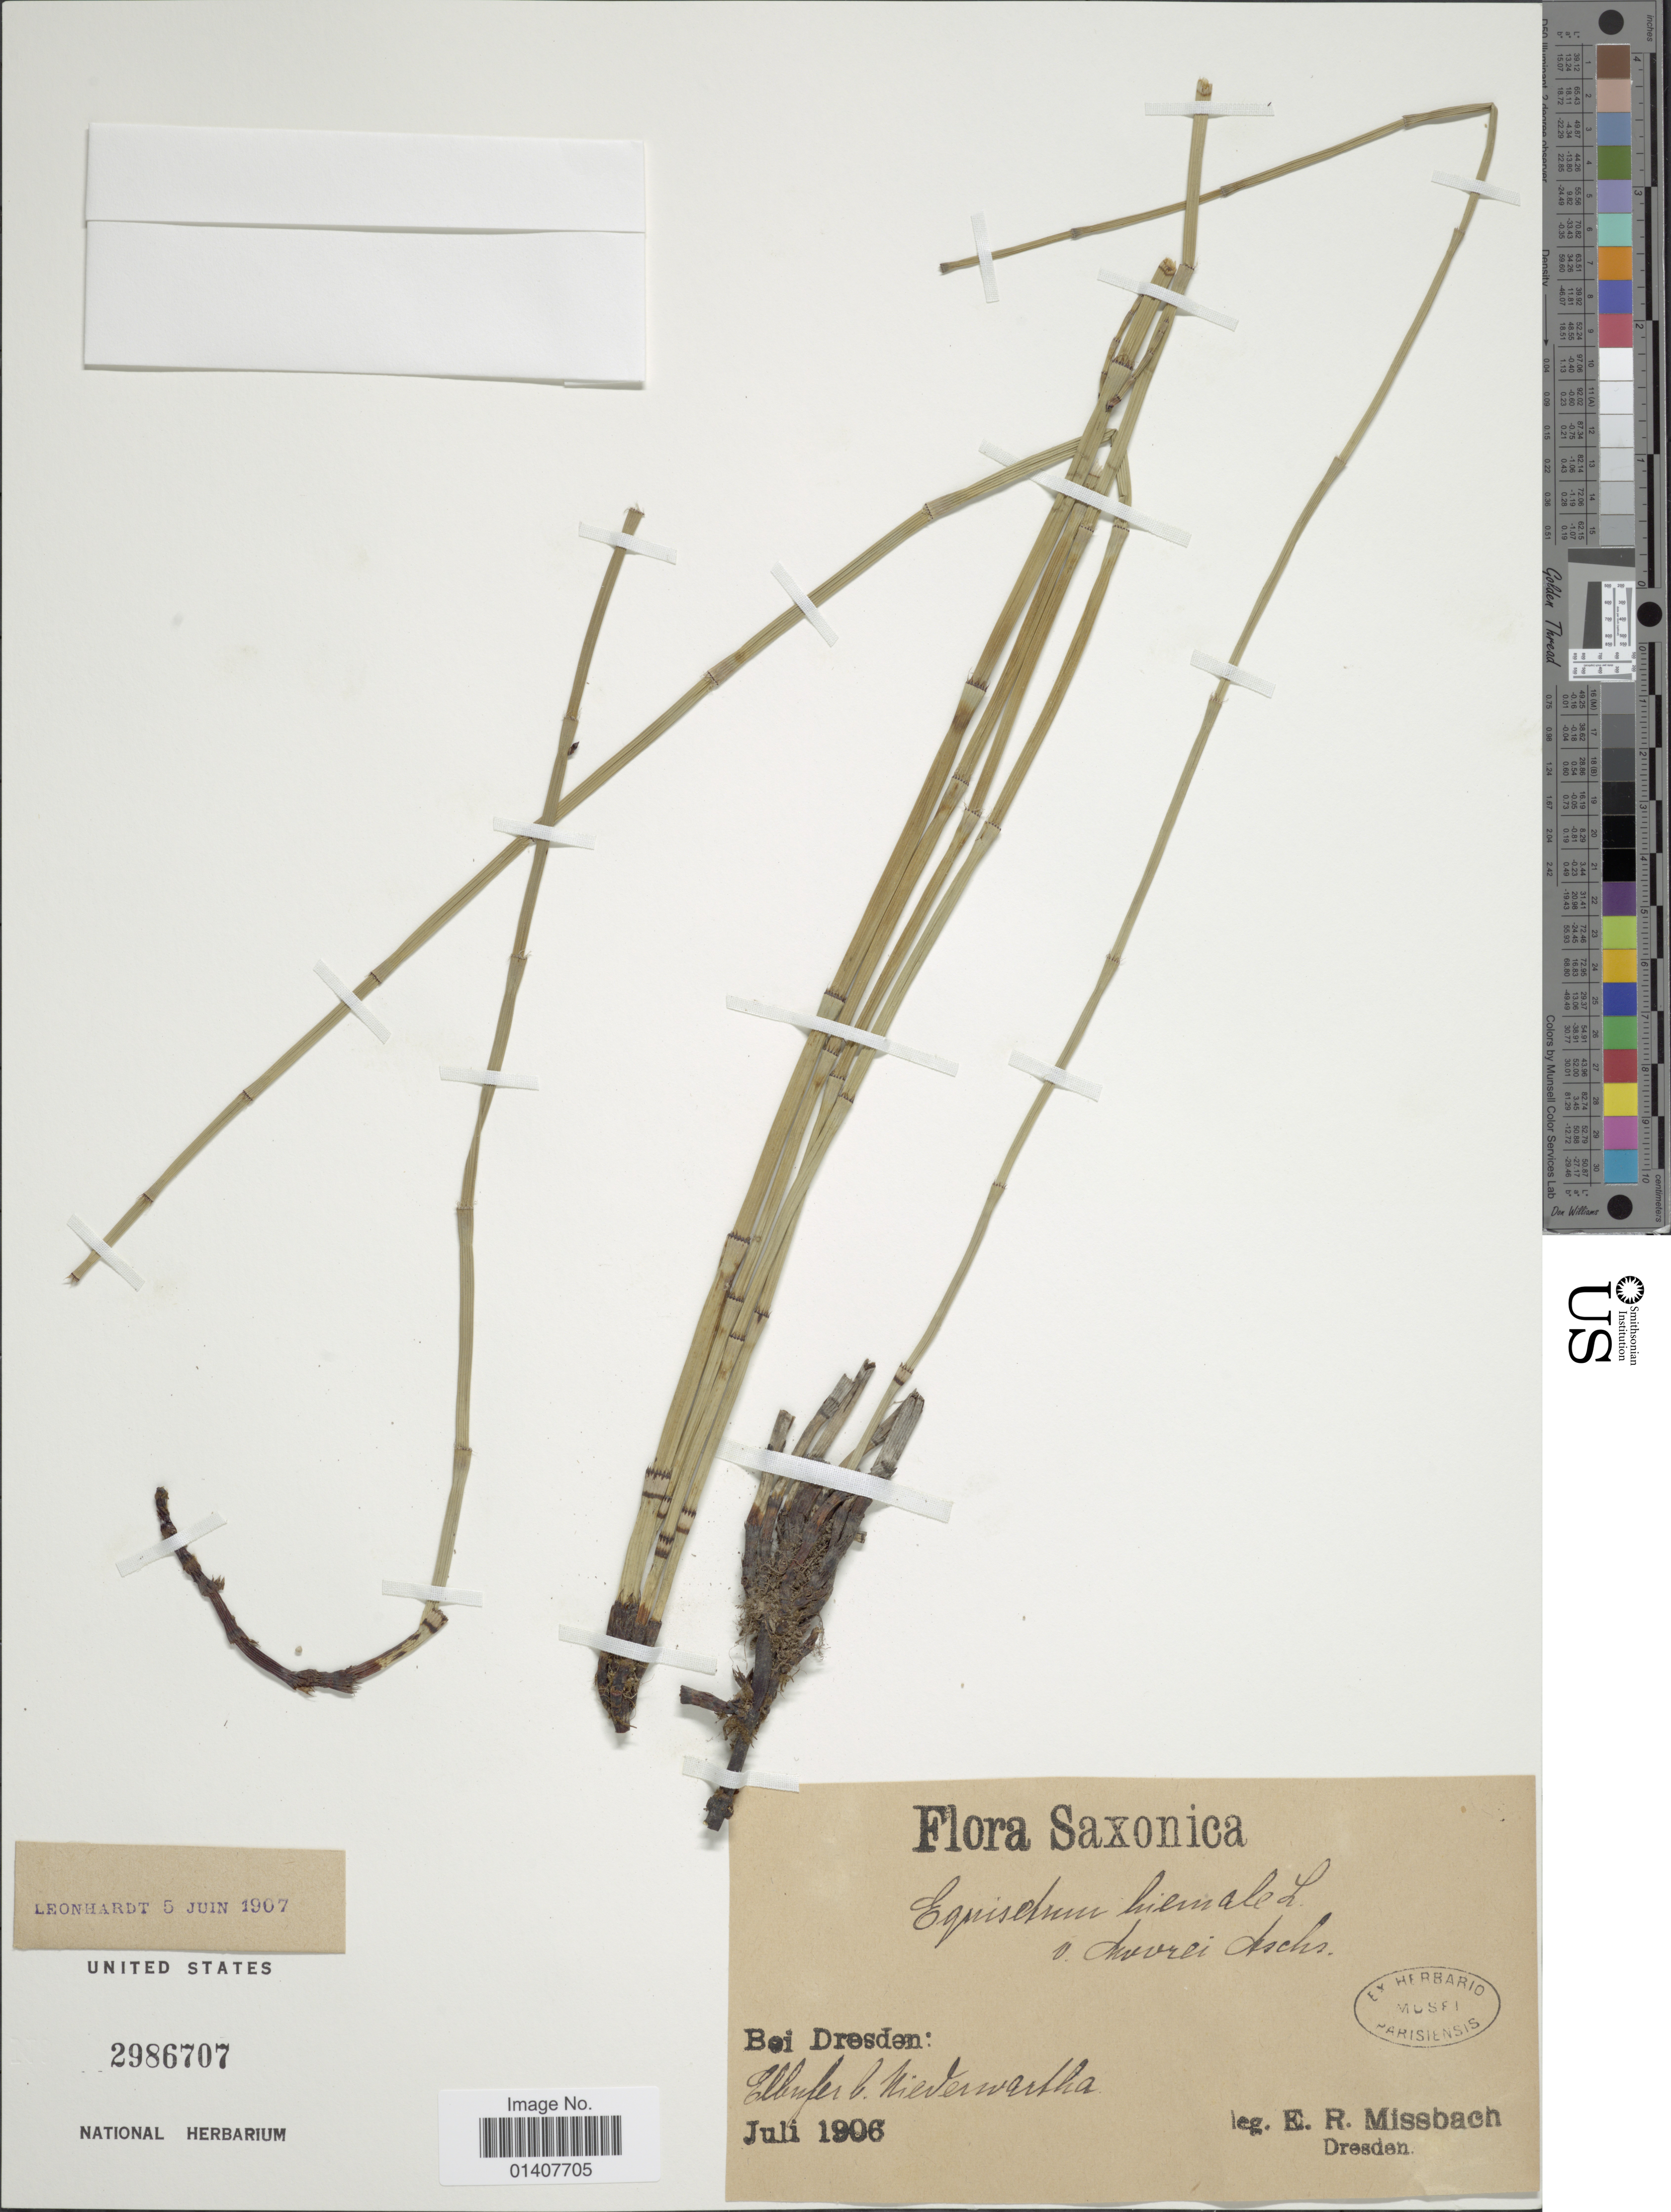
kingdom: Plantae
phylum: Tracheophyta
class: Polypodiopsida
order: Equisetales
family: Equisetaceae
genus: Equisetum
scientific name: Equisetum hyemale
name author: L.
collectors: E. Missbach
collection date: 1906-07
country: Germany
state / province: Niedersachsen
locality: Saxonica, Bie Dresden Elbufer b. Niederwartha [interpreted]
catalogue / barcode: US 2986707